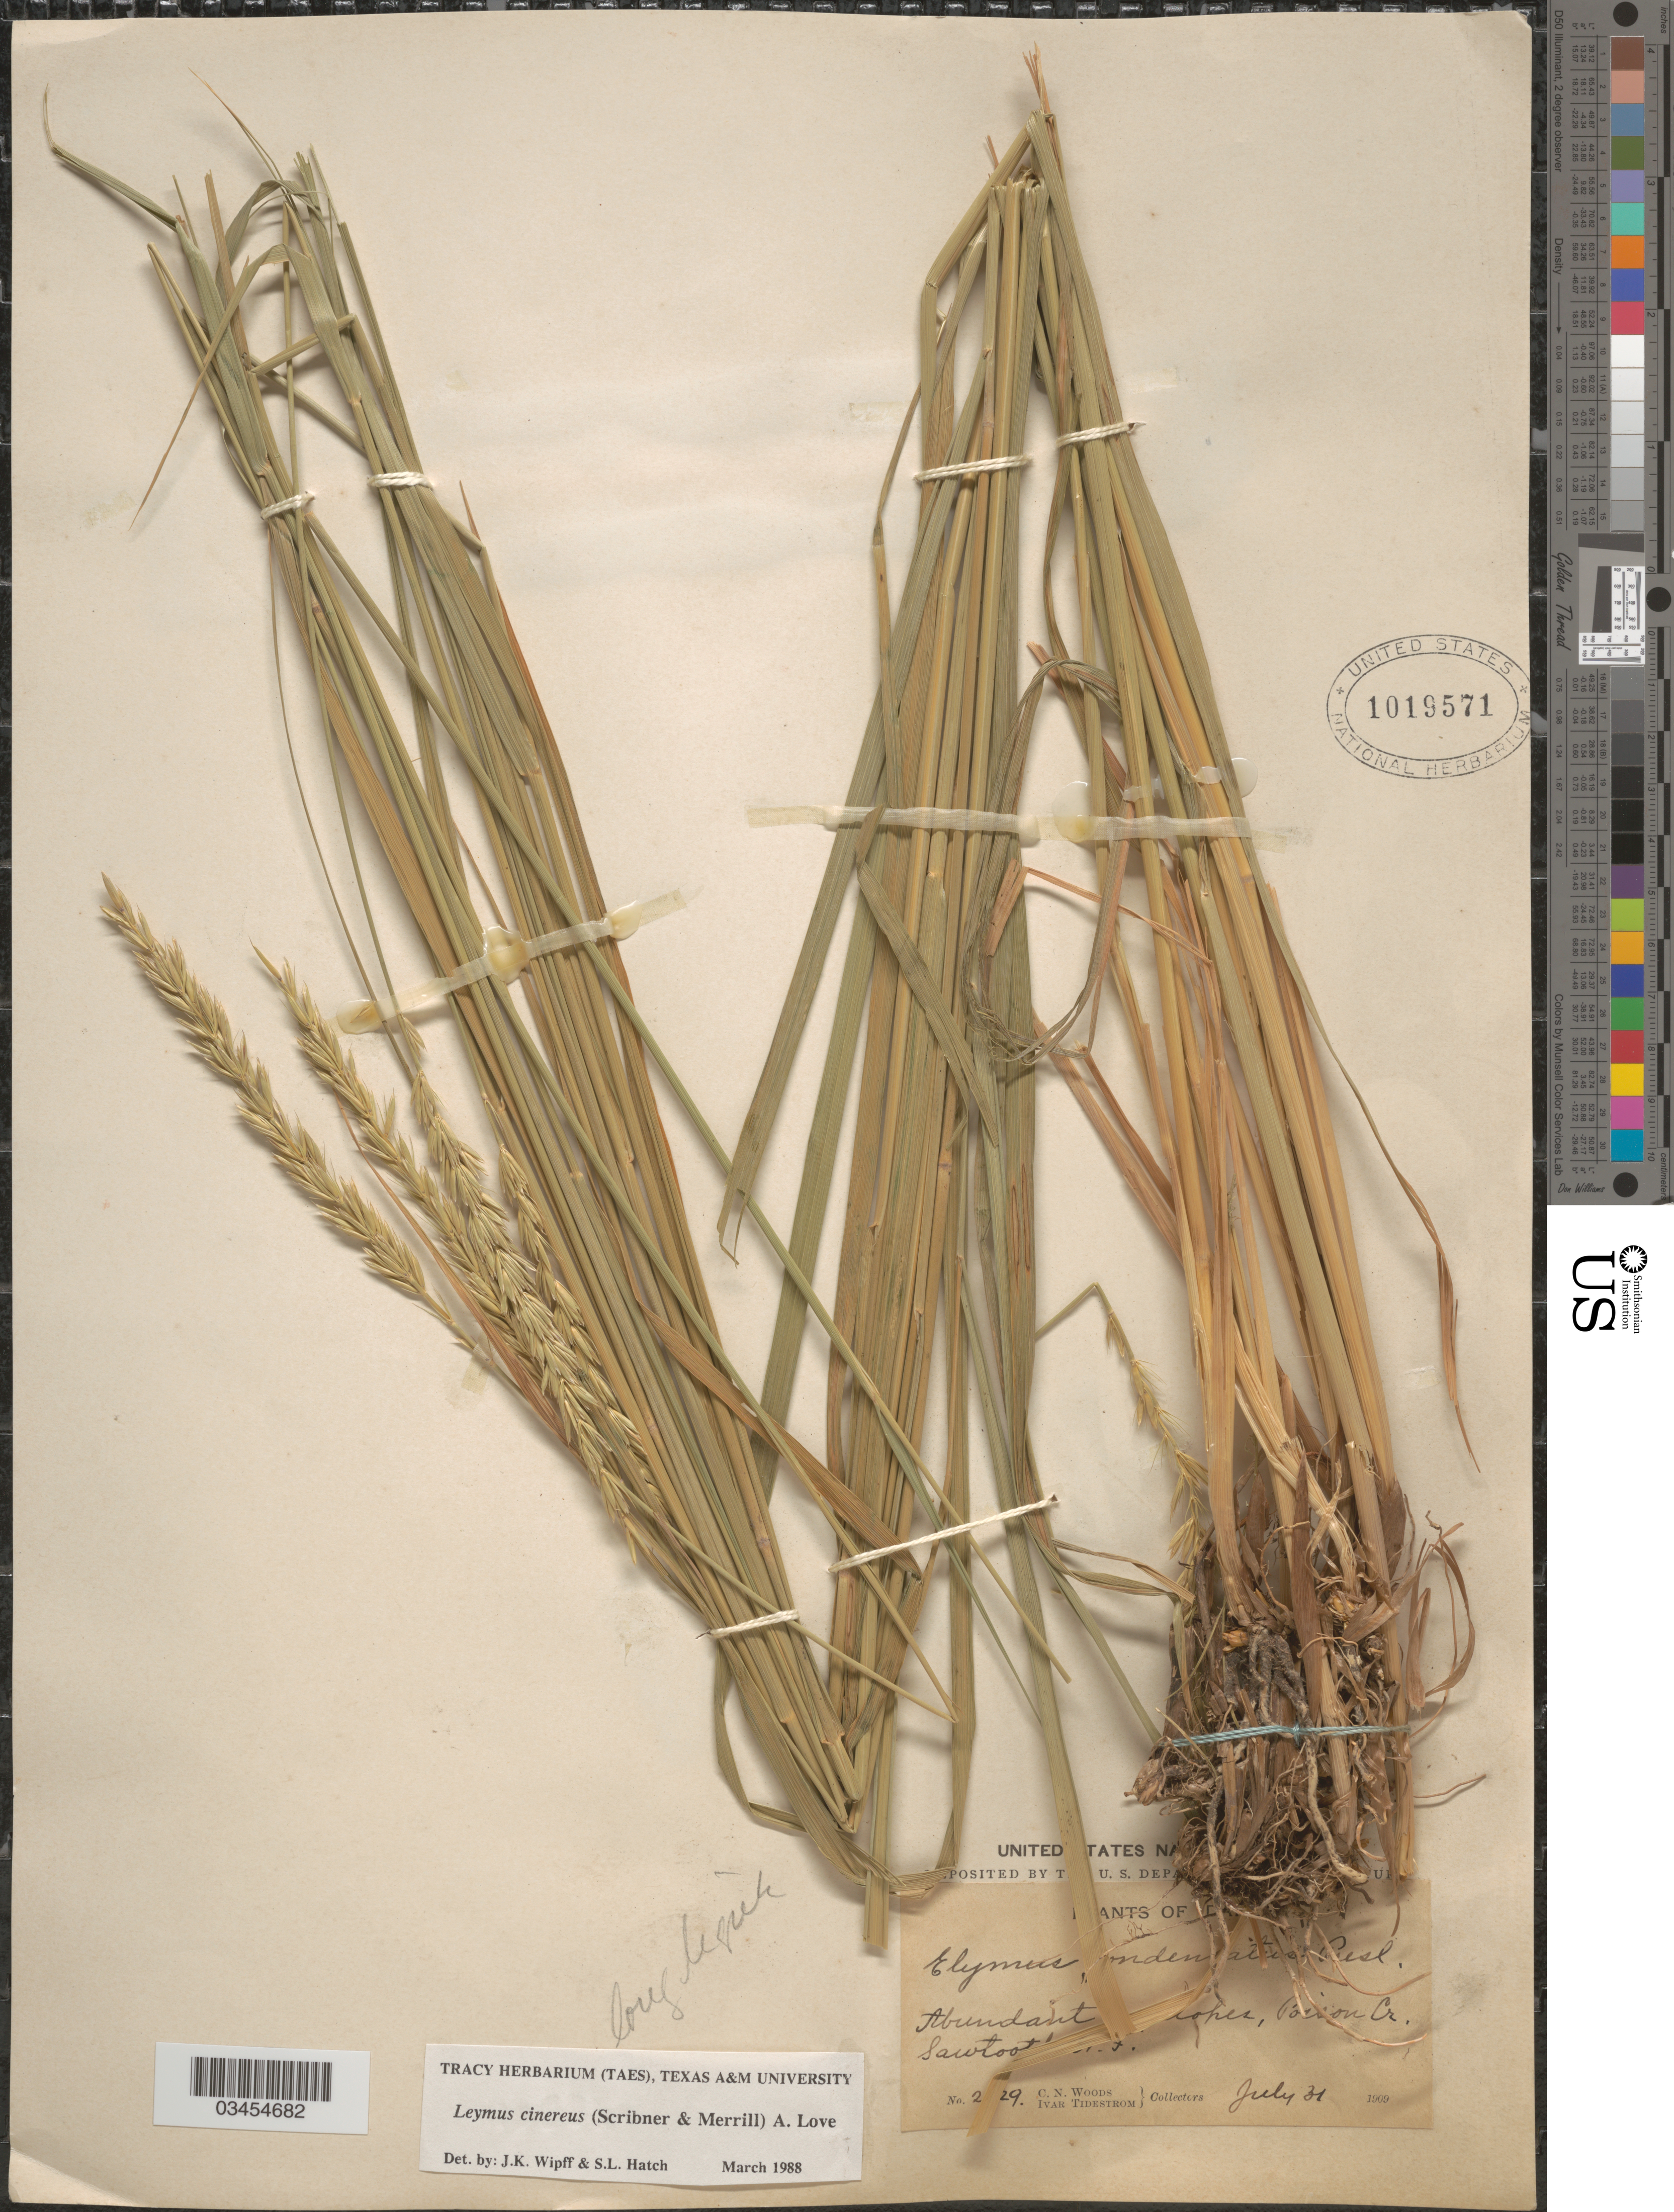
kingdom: Plantae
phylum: Tracheophyta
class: Liliopsida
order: Poales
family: Poaceae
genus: Leymus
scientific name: Leymus cinereus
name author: (Scribn. & Merr.) Á. Löve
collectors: C. Woods & I. F. Tidestrom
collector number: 2!29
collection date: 1909-07-31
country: United States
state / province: Idaho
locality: Poison Cr. Sawtooth N. F.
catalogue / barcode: US 1019571